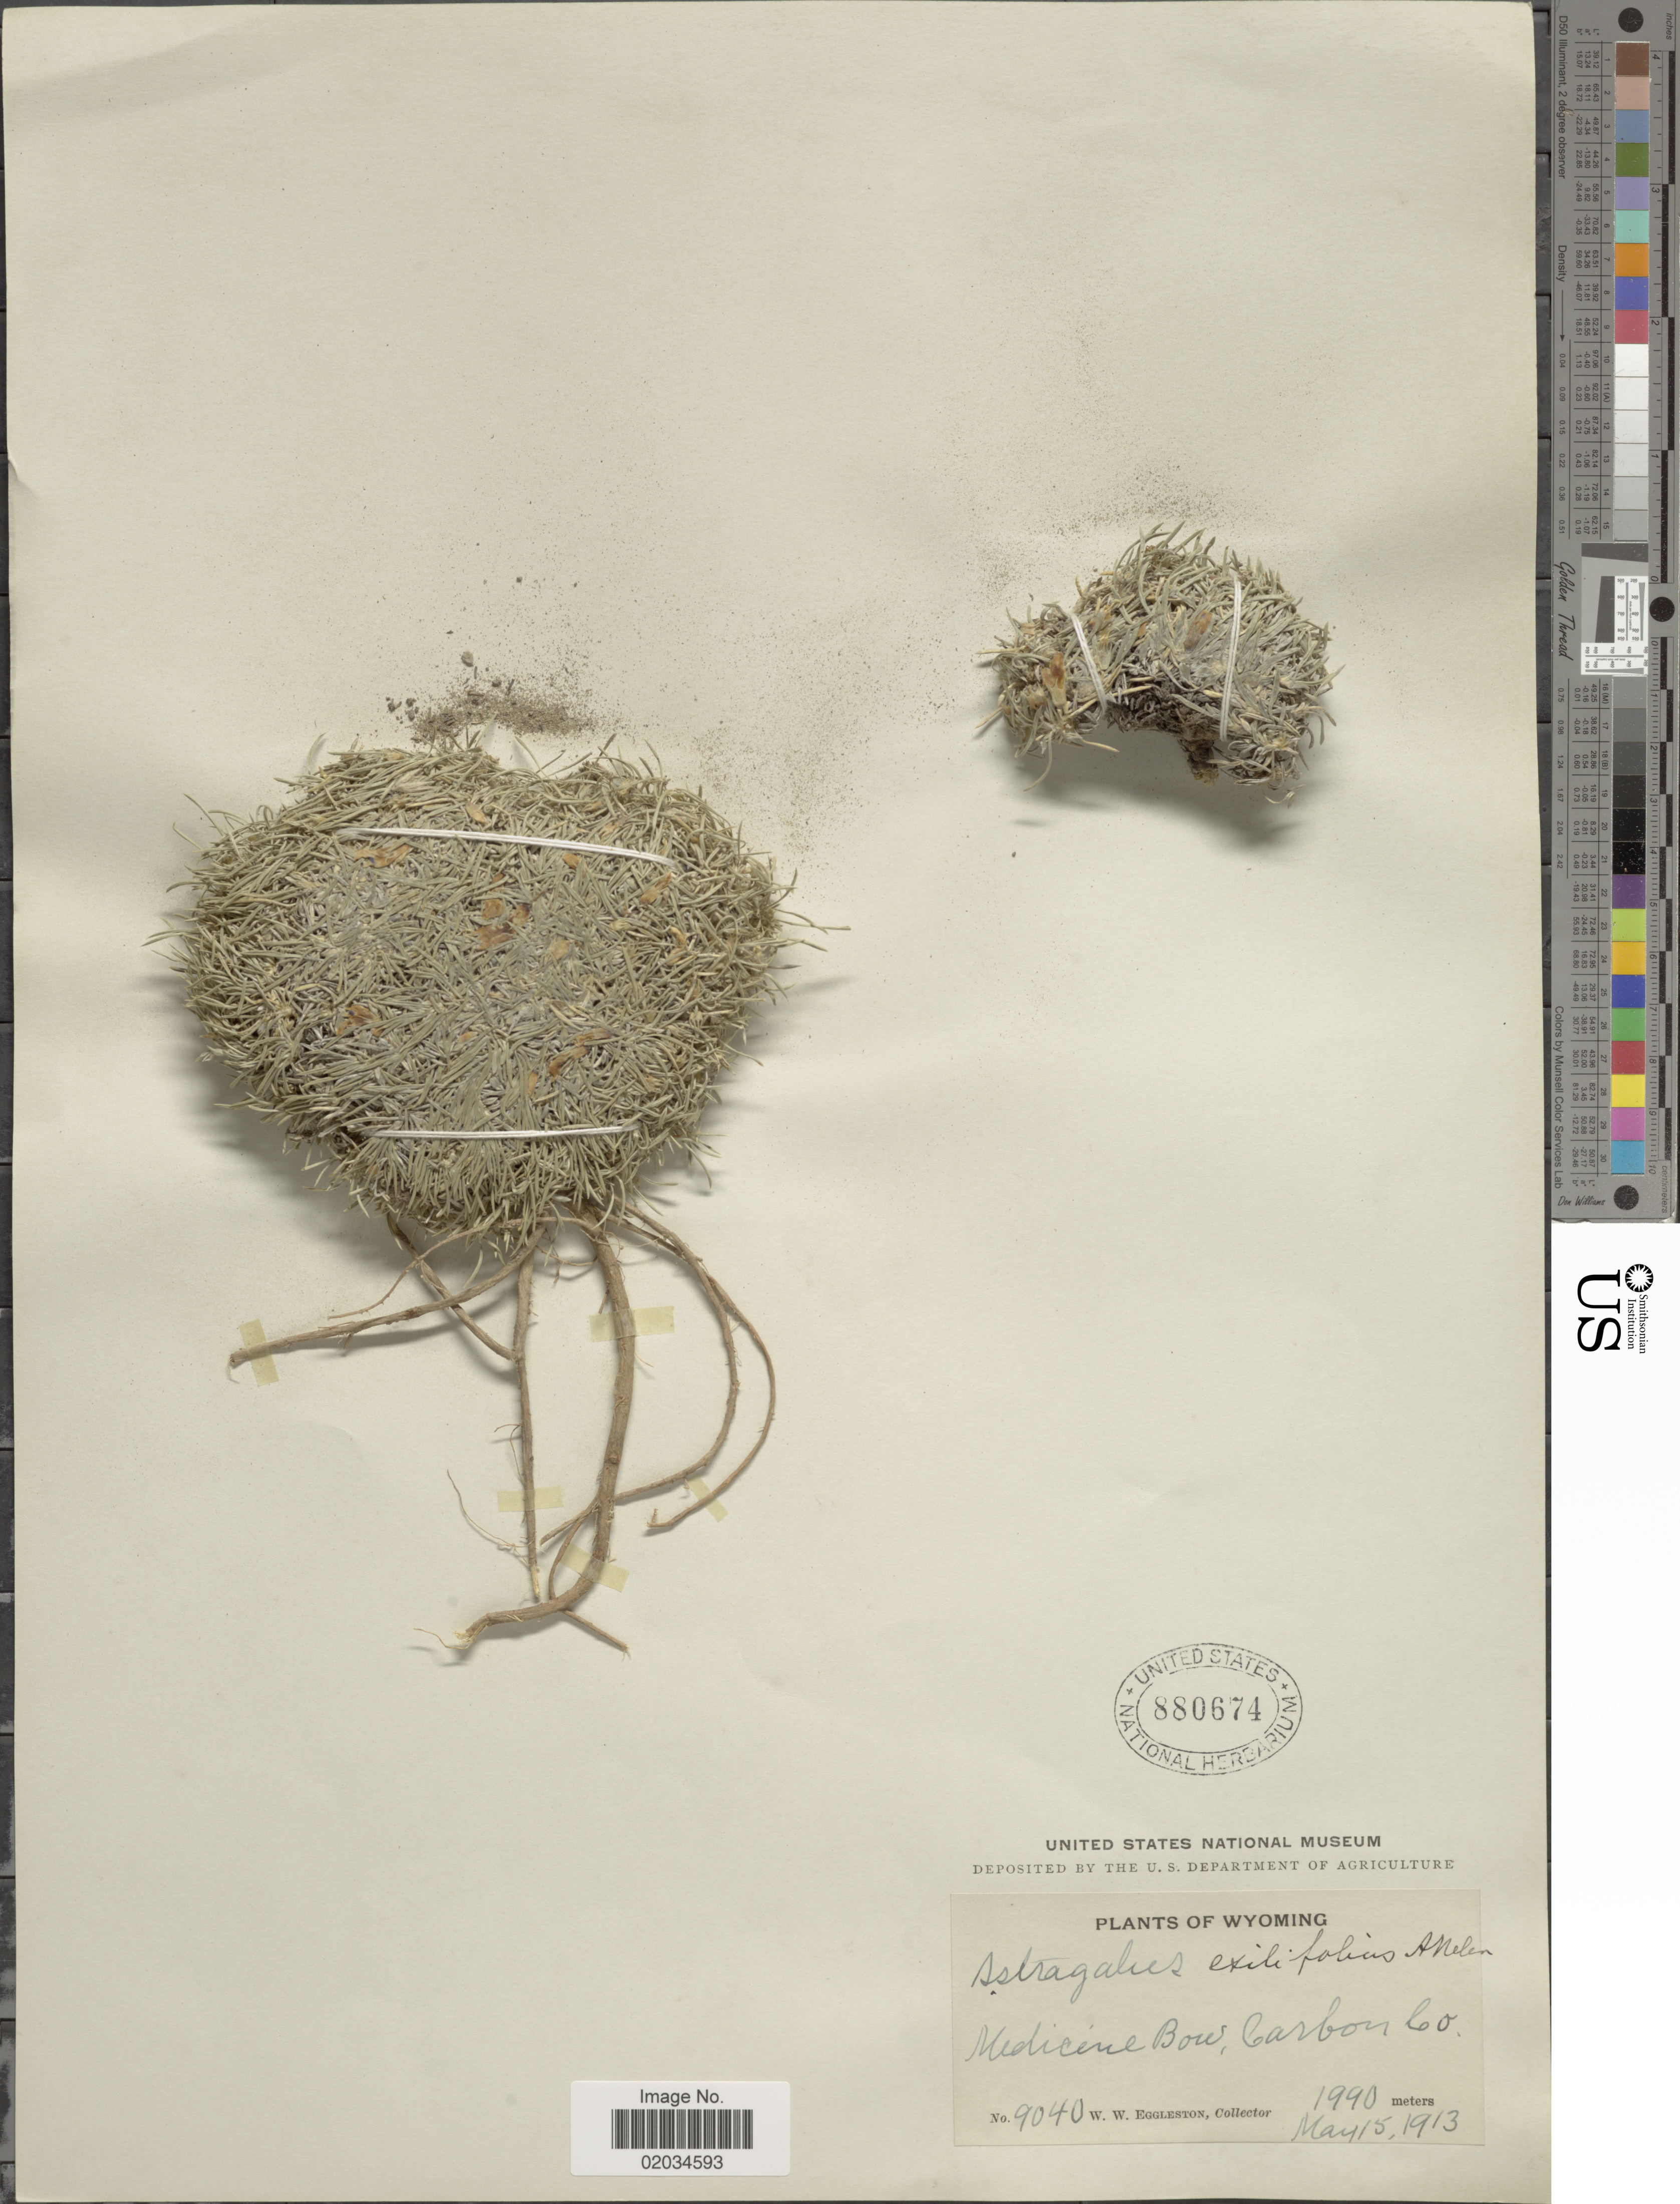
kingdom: Plantae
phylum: Tracheophyta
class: Magnoliopsida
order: Fabales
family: Fabaceae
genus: Astragalus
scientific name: Astragalus simplicifolius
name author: (Nutt.) A. Gray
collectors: W. W. Eggleston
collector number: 9040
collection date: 1913-05-15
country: United States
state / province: Wyoming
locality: Medicine Bow, Carbon Co.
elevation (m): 1990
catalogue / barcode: US 880674